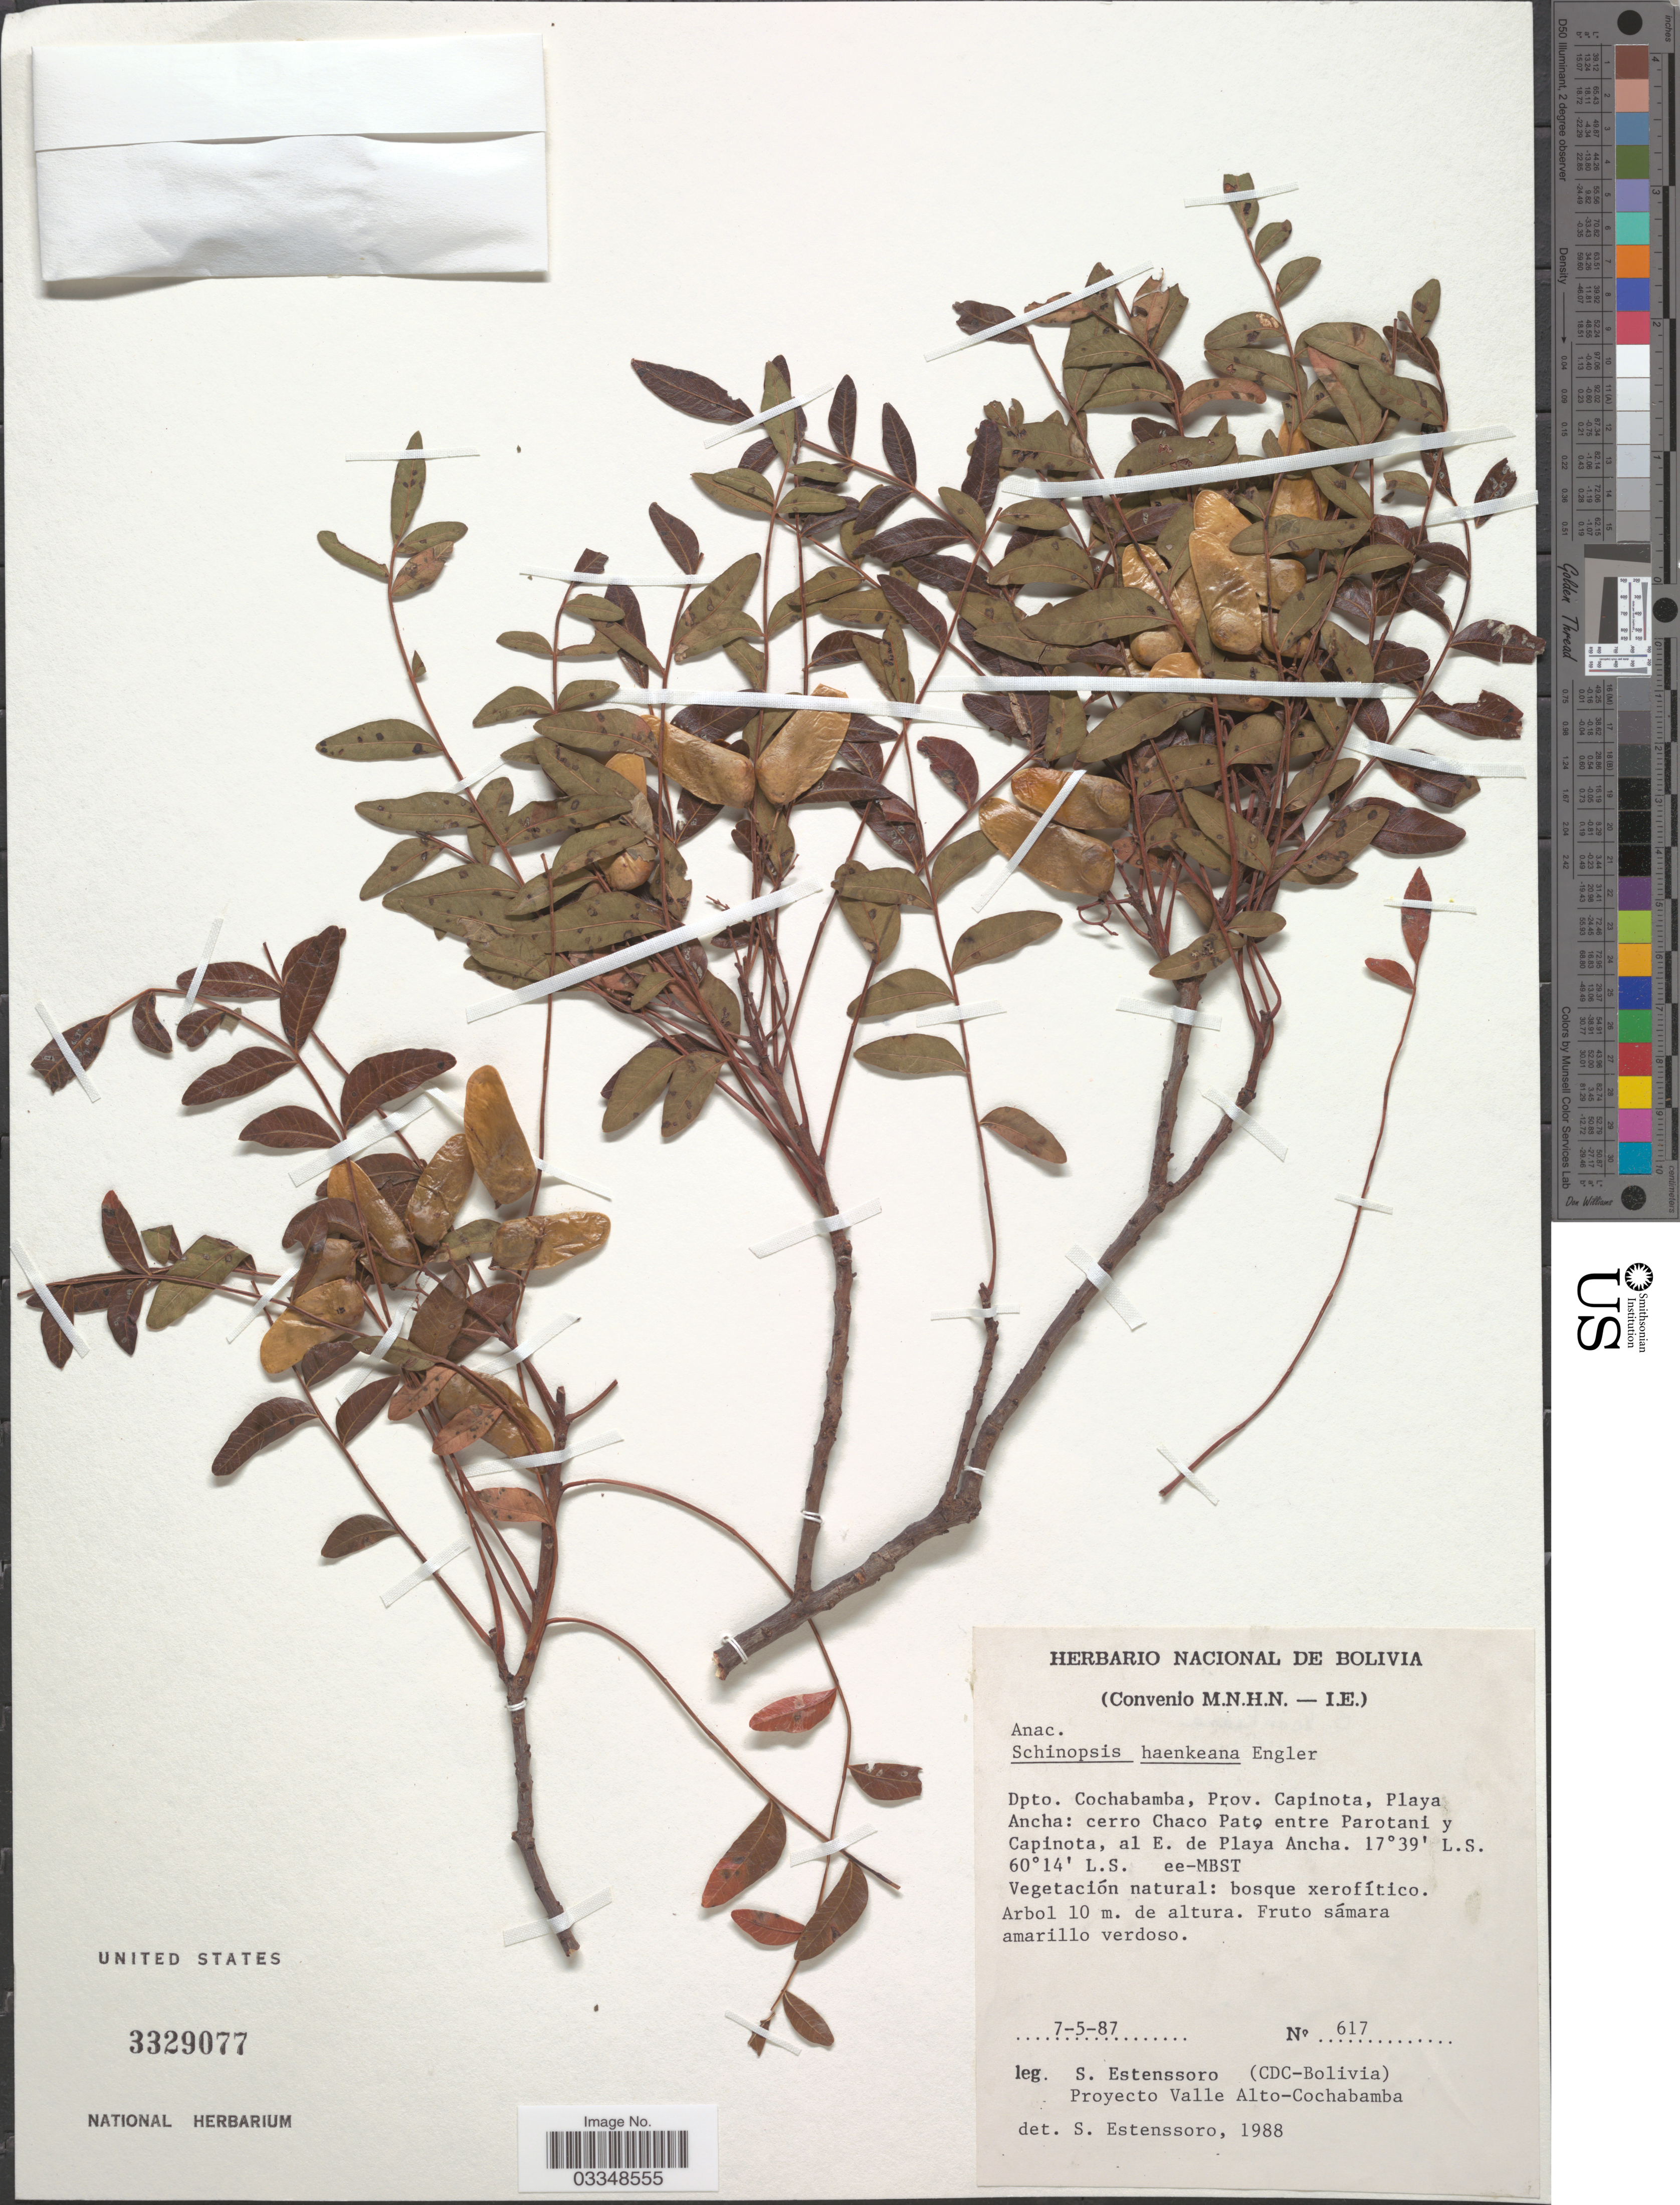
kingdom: Plantae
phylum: Tracheophyta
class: Magnoliopsida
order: Sapindales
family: Anacardiaceae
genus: Schinopsis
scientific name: Schinopsis haenkeana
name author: Engl.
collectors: S. Estenssoro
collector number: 617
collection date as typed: Transcribed d/m/y: 7/5/87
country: Bolivia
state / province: Cochabamba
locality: Dpto. Cochabamba, Prov. Capinota, Playa Ancha: cerro Chaco Pato entre Parotani y Capinota, al E. de Playa Ancha.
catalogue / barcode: US 3329077